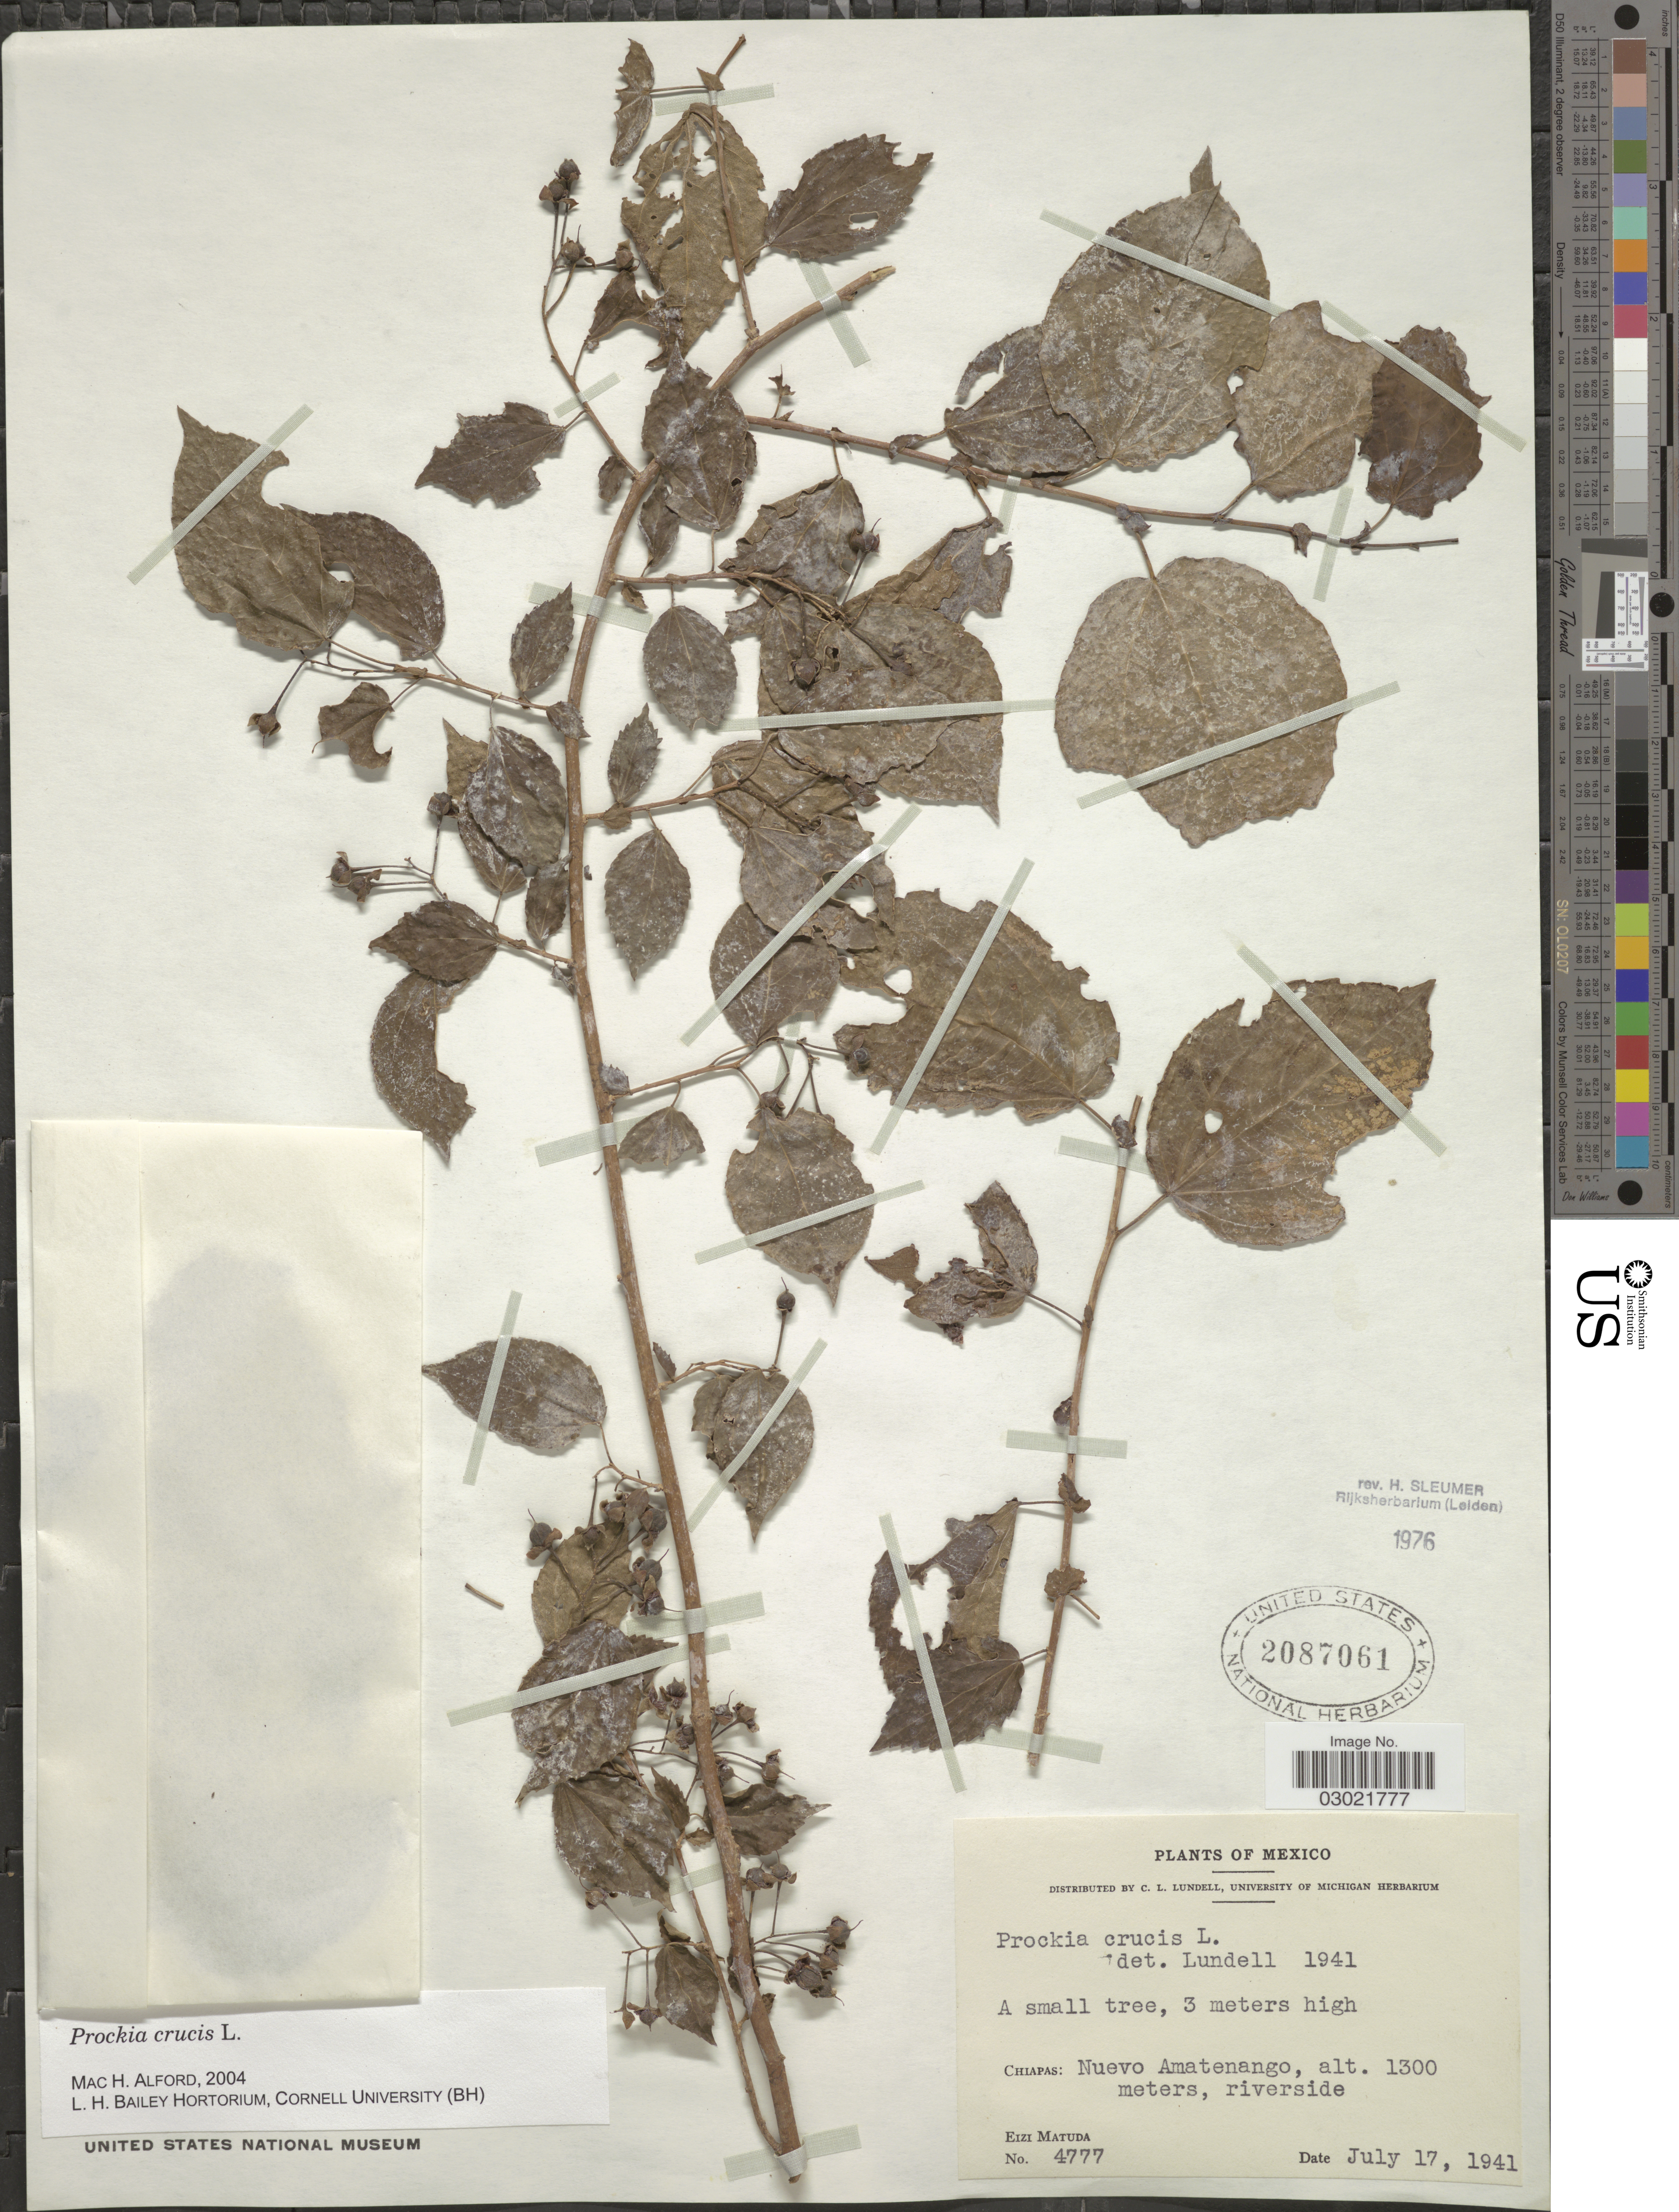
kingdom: Plantae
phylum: Tracheophyta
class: Magnoliopsida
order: Malpighiales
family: Salicaceae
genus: Prockia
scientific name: Prockia crucis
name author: P. Browne ex L.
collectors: E. Matuda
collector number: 4777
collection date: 1941-07-17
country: Mexico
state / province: Chiapas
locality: Nuevo Amatenango, riverside.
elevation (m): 1300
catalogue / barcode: US 2087061